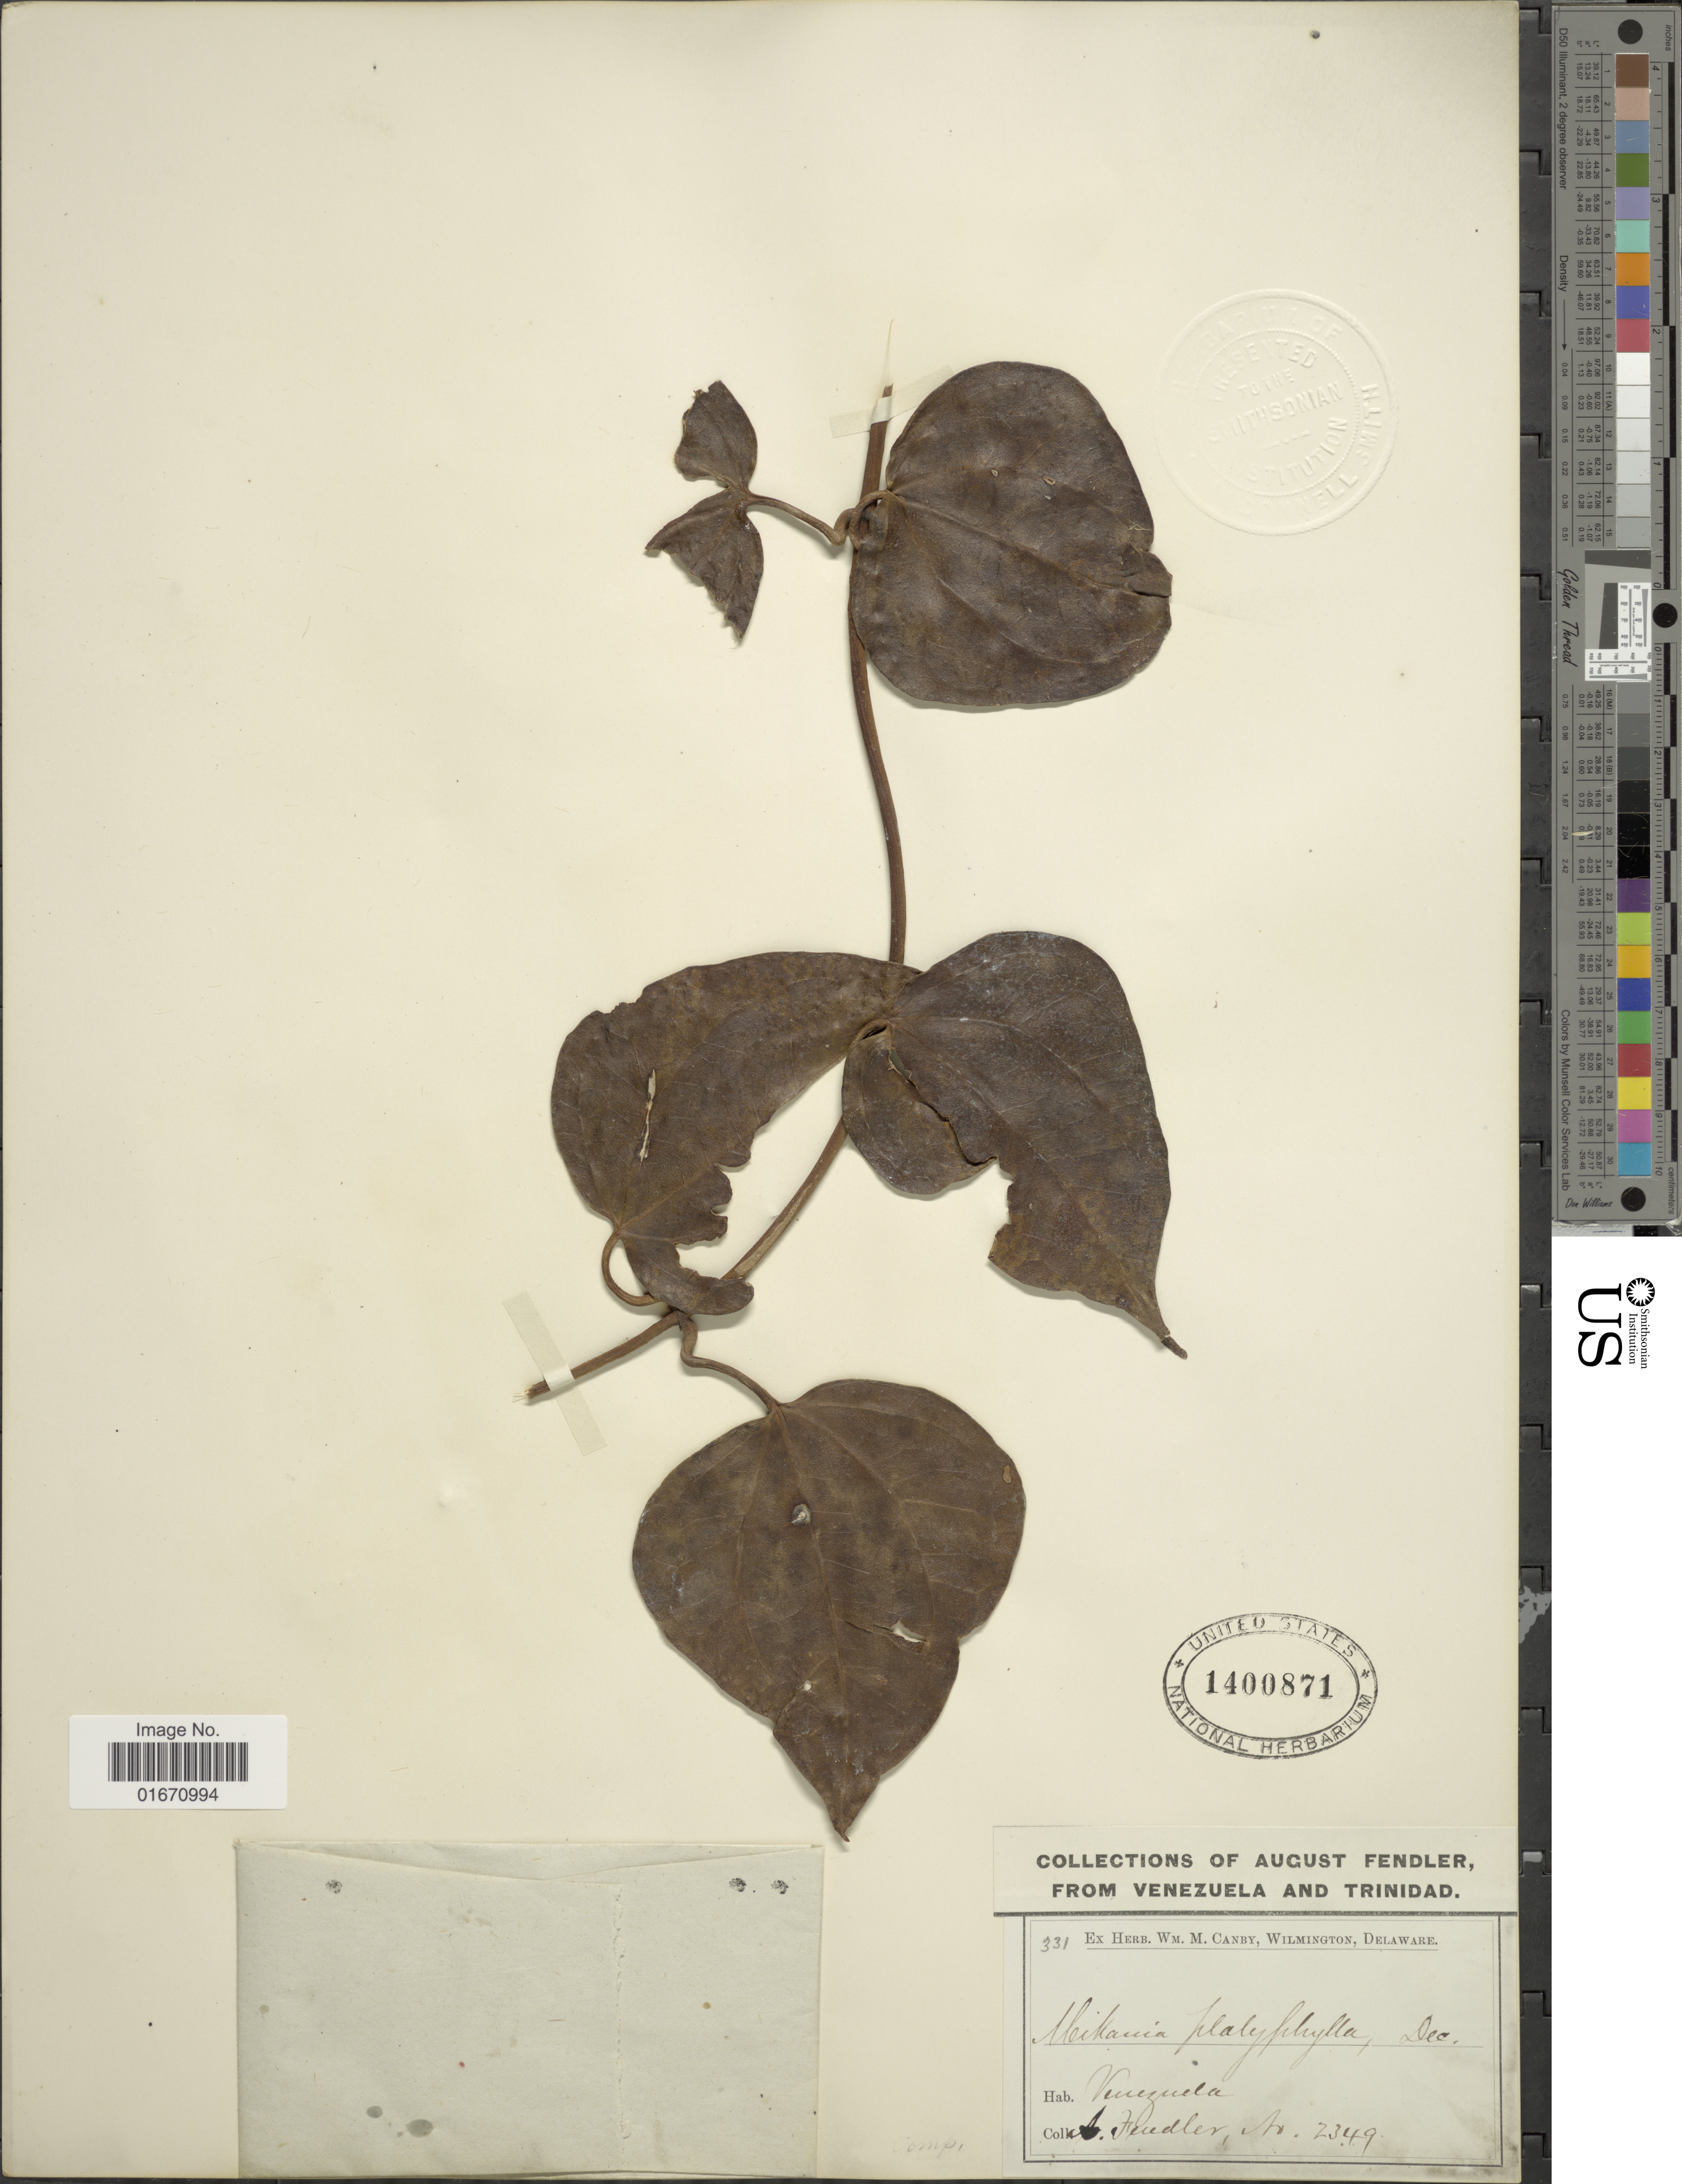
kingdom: Plantae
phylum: Tracheophyta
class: Magnoliopsida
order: Asterales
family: Asteraceae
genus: Mikania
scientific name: Mikania hookeriana var. platyphylla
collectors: A. Fendler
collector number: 331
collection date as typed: Transcribed d/m/y: 23/8/49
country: Venezuela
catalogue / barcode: US 1400871